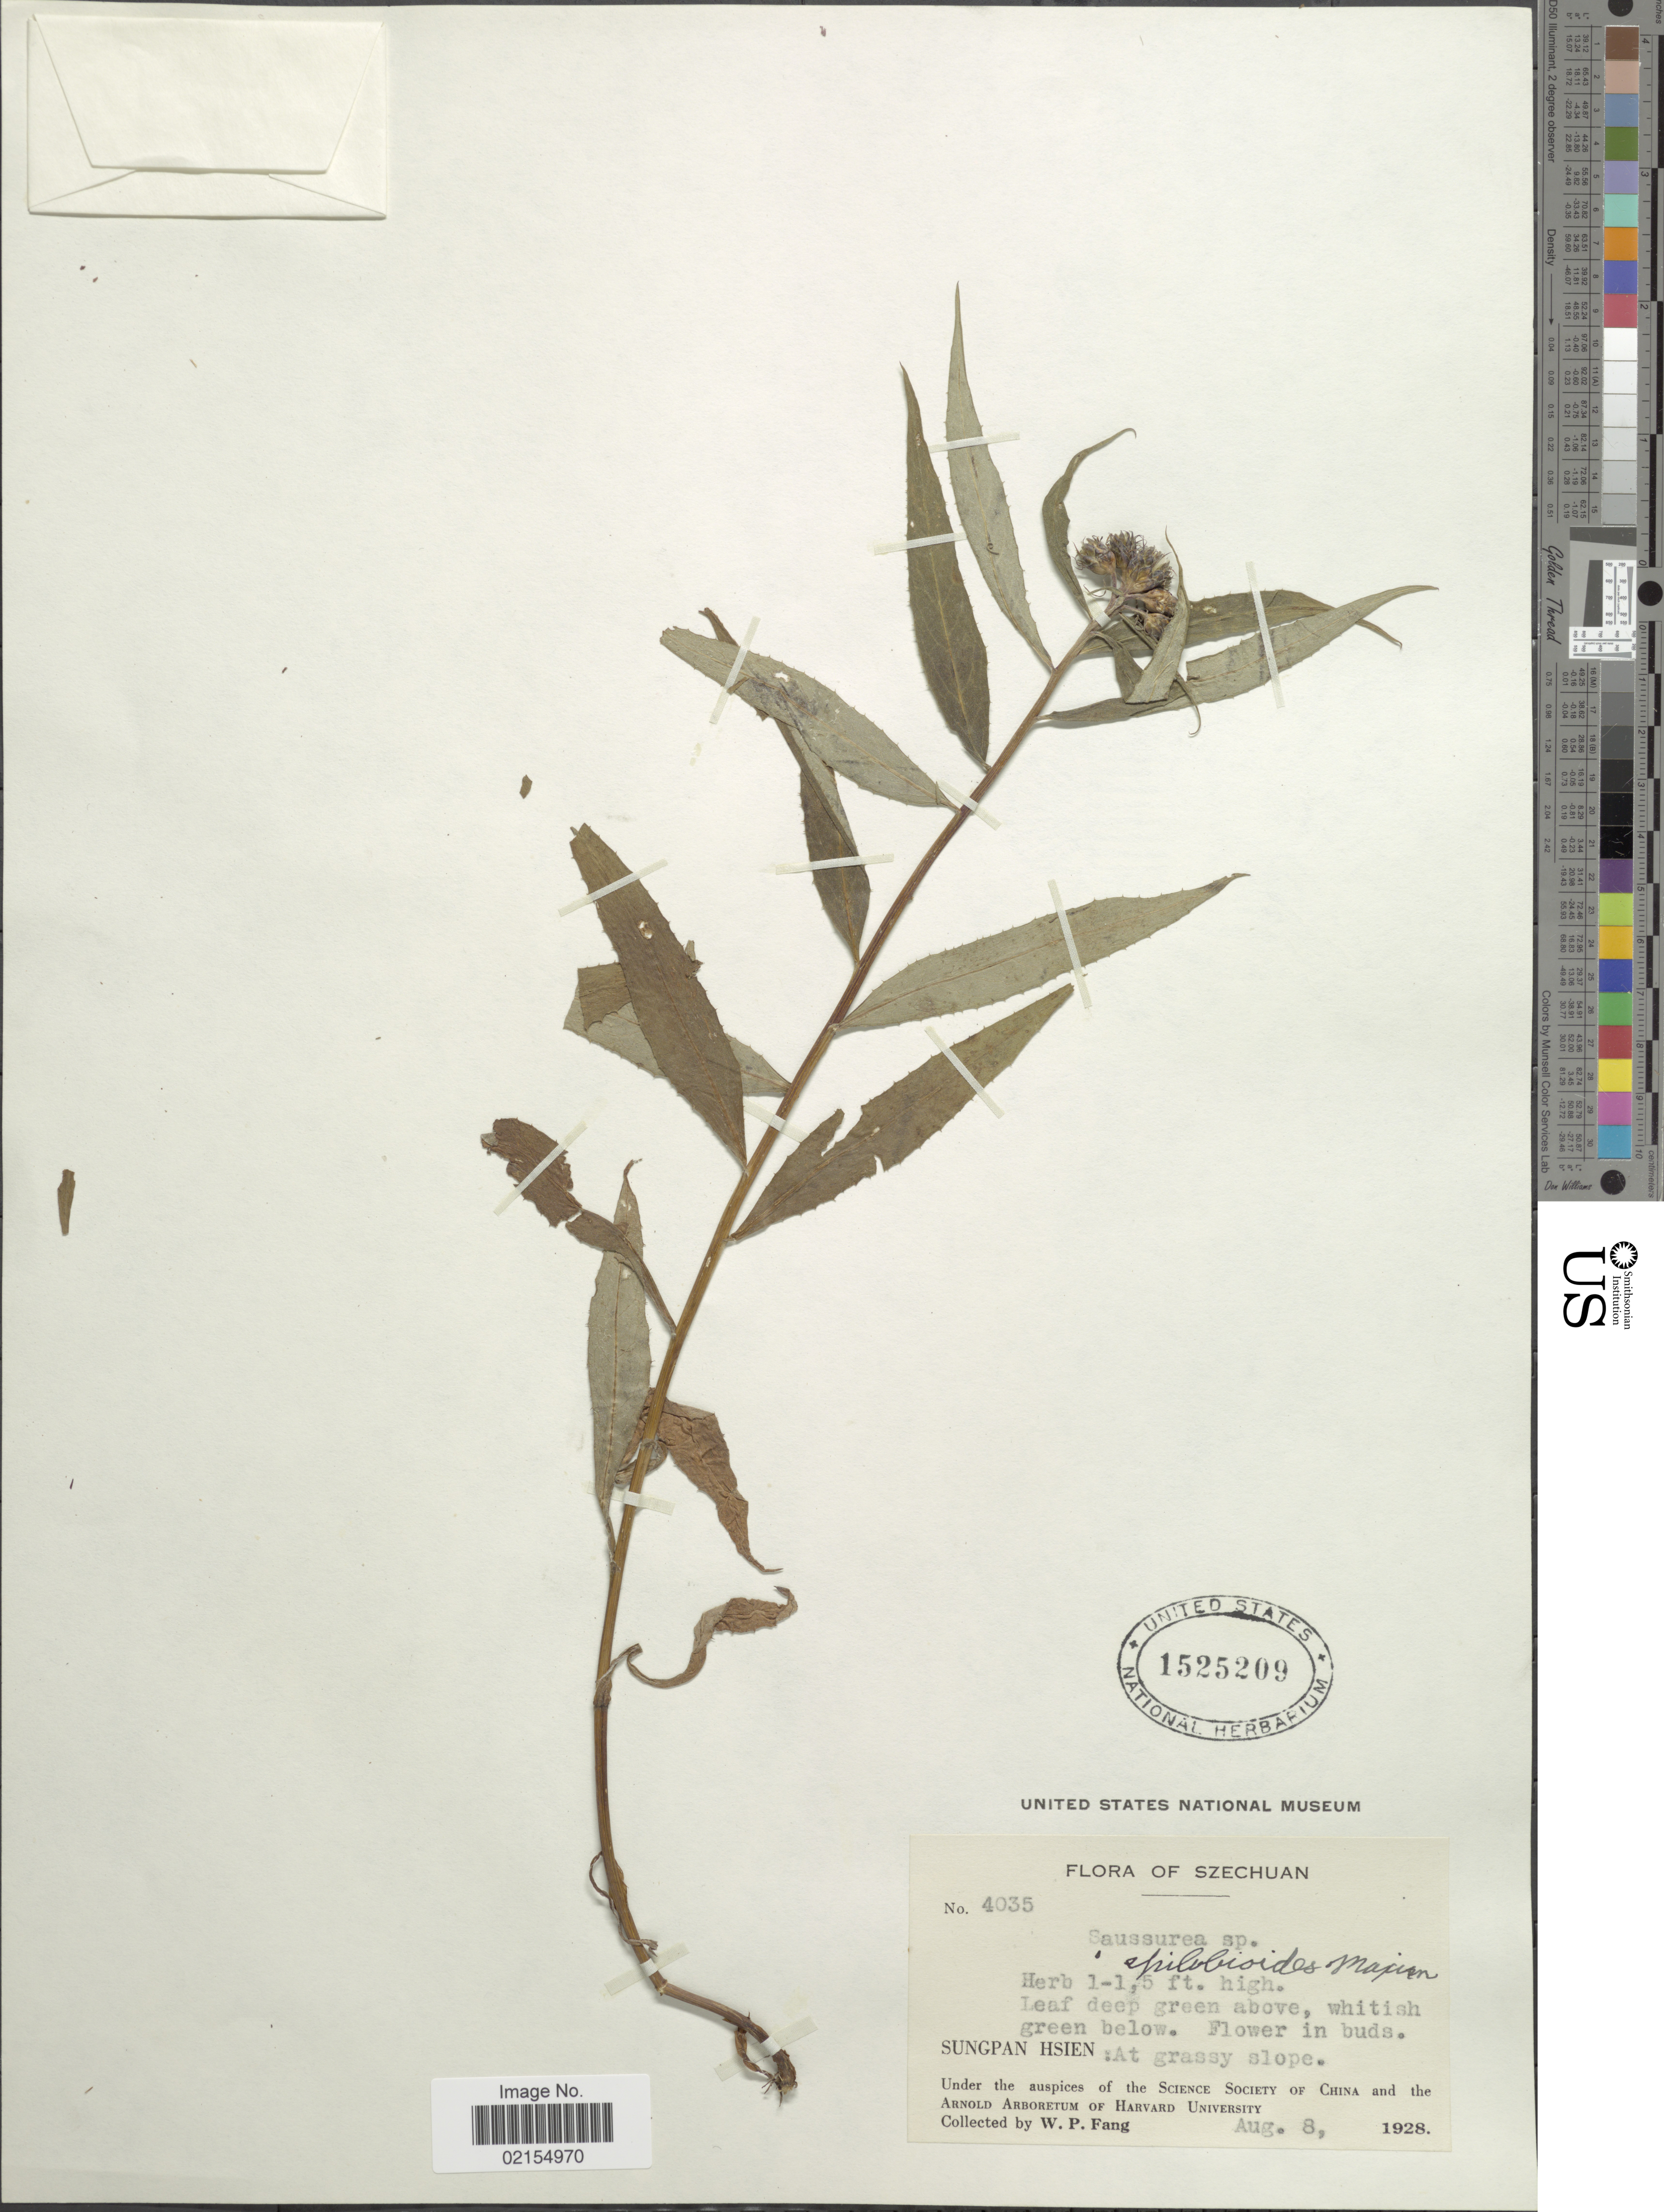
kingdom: Plantae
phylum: Tracheophyta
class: Magnoliopsida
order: Asterales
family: Asteraceae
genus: Saussurea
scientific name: Saussurea epilobioides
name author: Maxim.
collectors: W. P. Fang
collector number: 4035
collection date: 1928-08-08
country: China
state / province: Sichuan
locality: Szechuan, Sungpan Hsien: At Grassy slope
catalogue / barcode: US 1525209